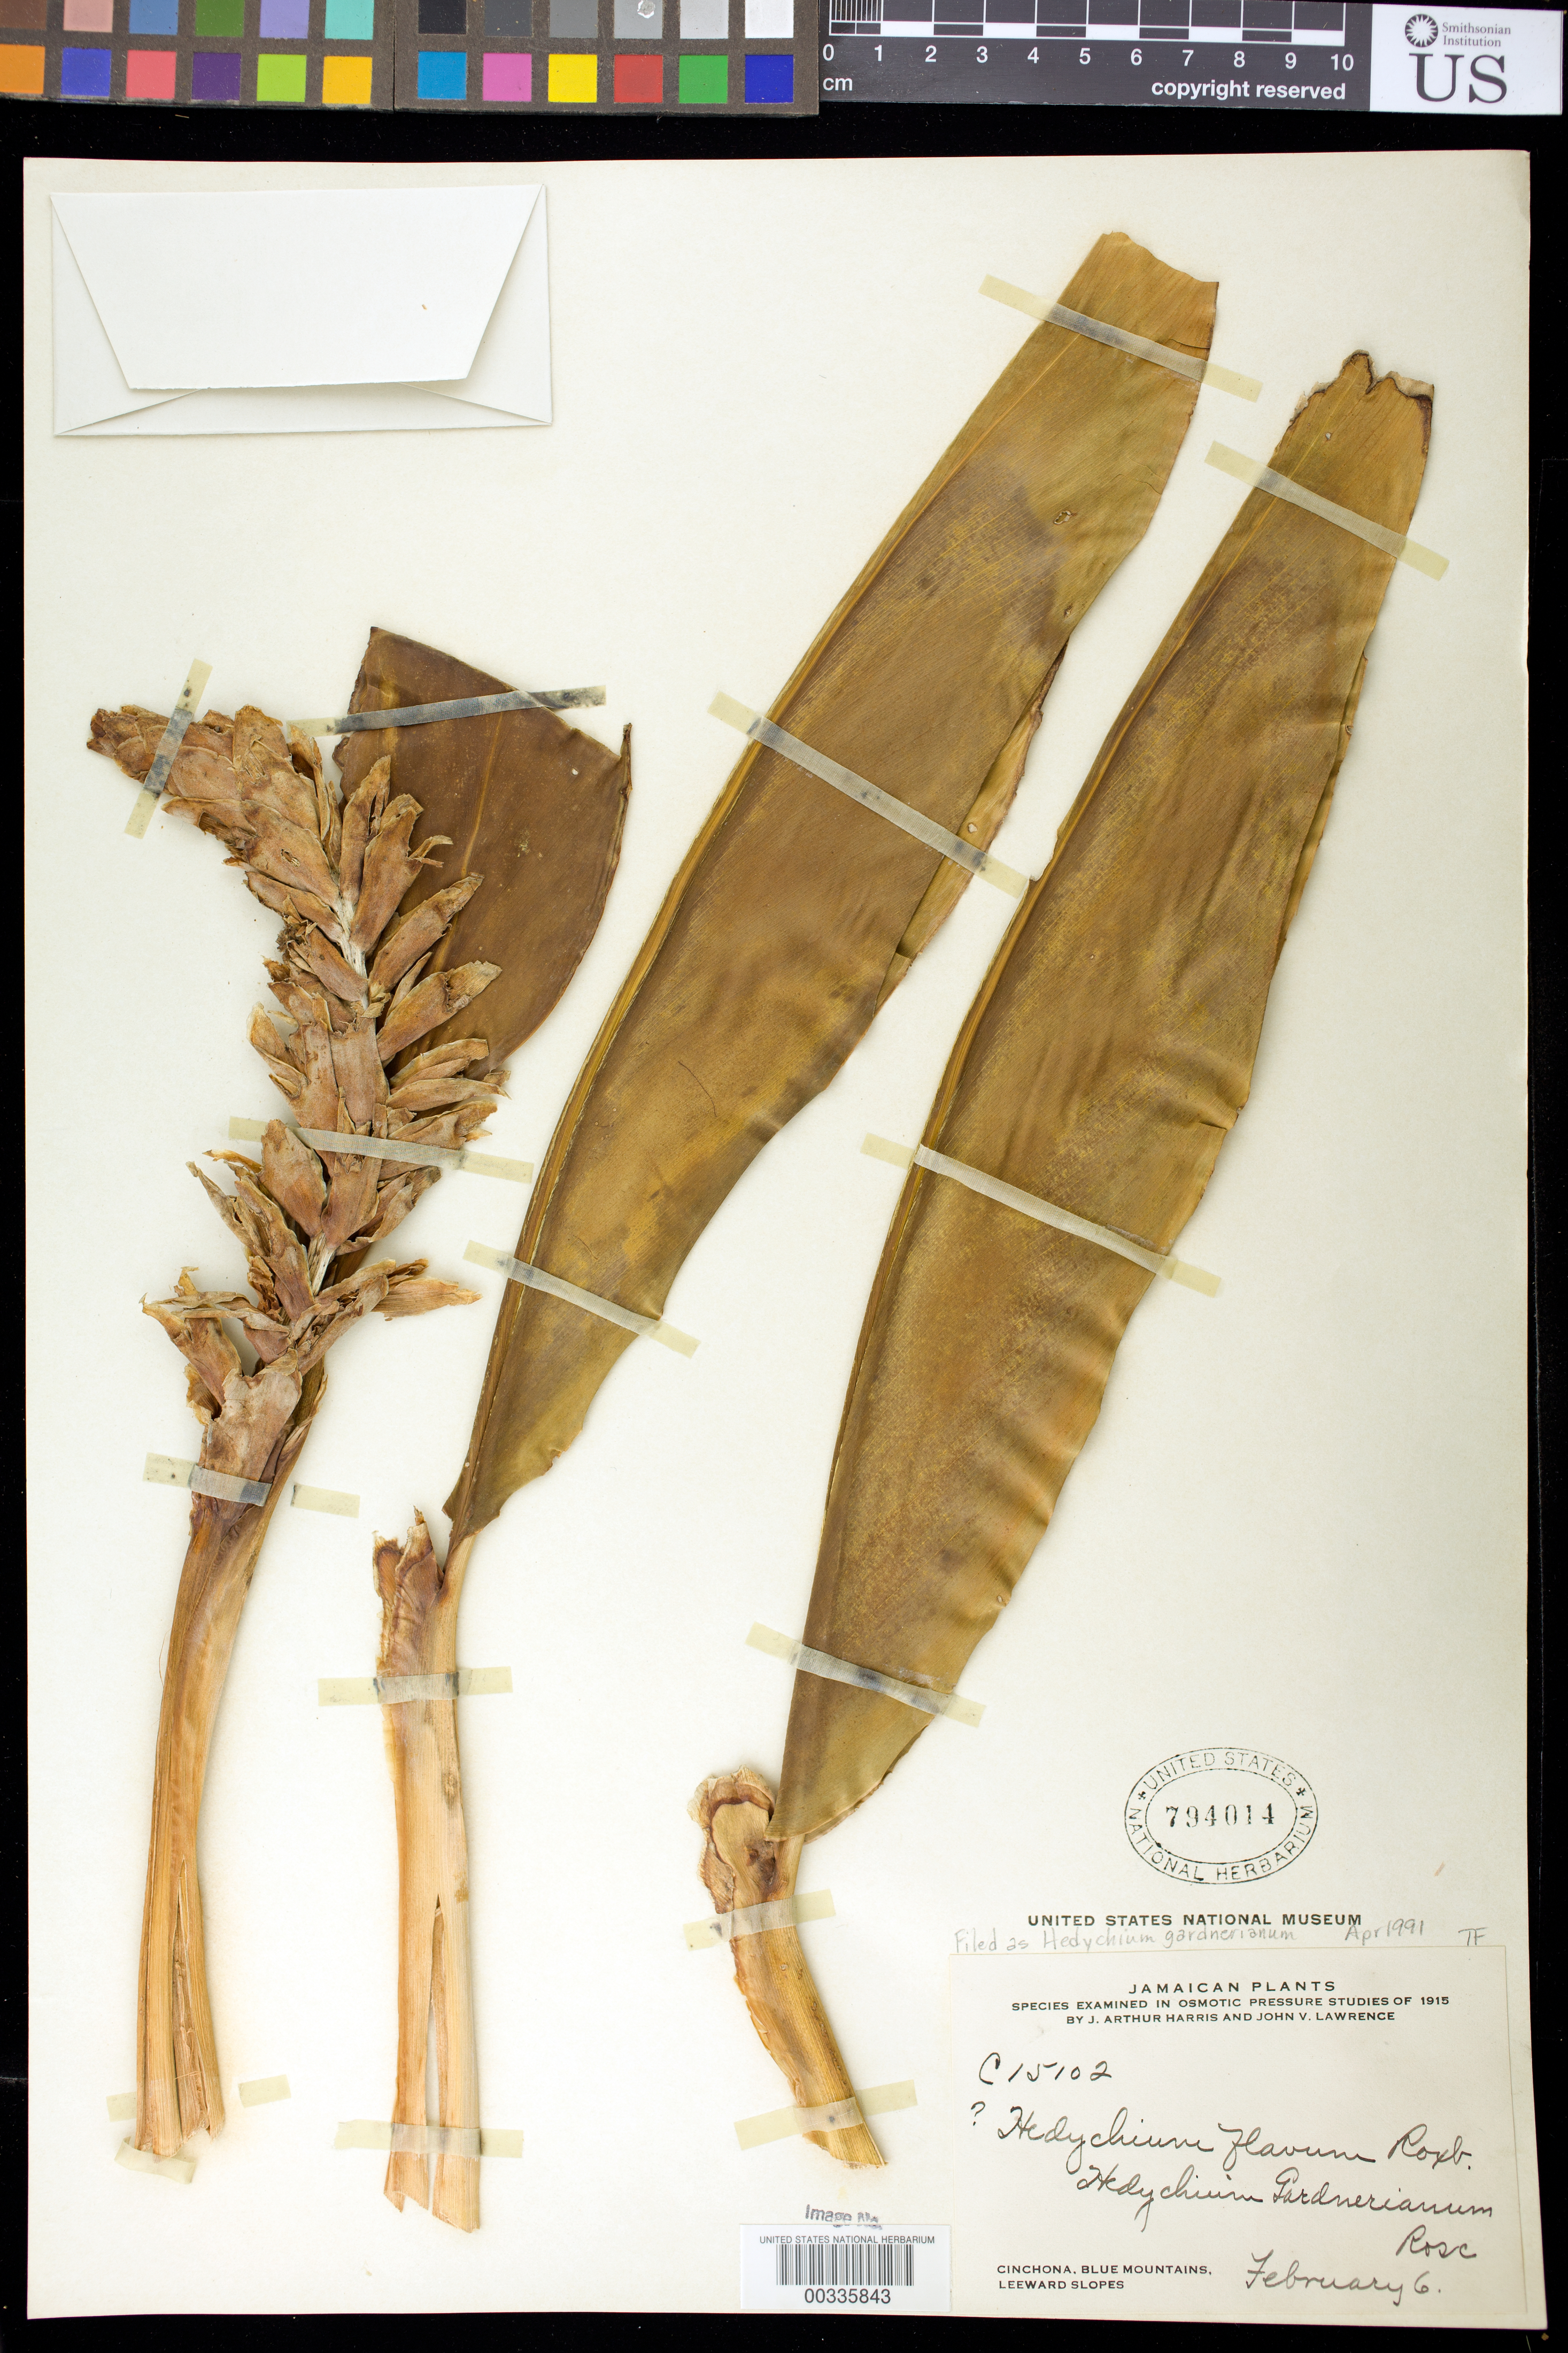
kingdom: Plantae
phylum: Tracheophyta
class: Liliopsida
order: Zingiberales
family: Zingiberaceae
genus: Hedychium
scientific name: Hedychium gardnerianum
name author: Sheppard ex Ker Gawl.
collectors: J. A. Harris & J. Lawrence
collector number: C15102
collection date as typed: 06 Feb 1915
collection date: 1915-02-06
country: Jamaica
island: Greater Antilles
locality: Cinchona, blue mountains, leeward slopes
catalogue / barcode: US 794014